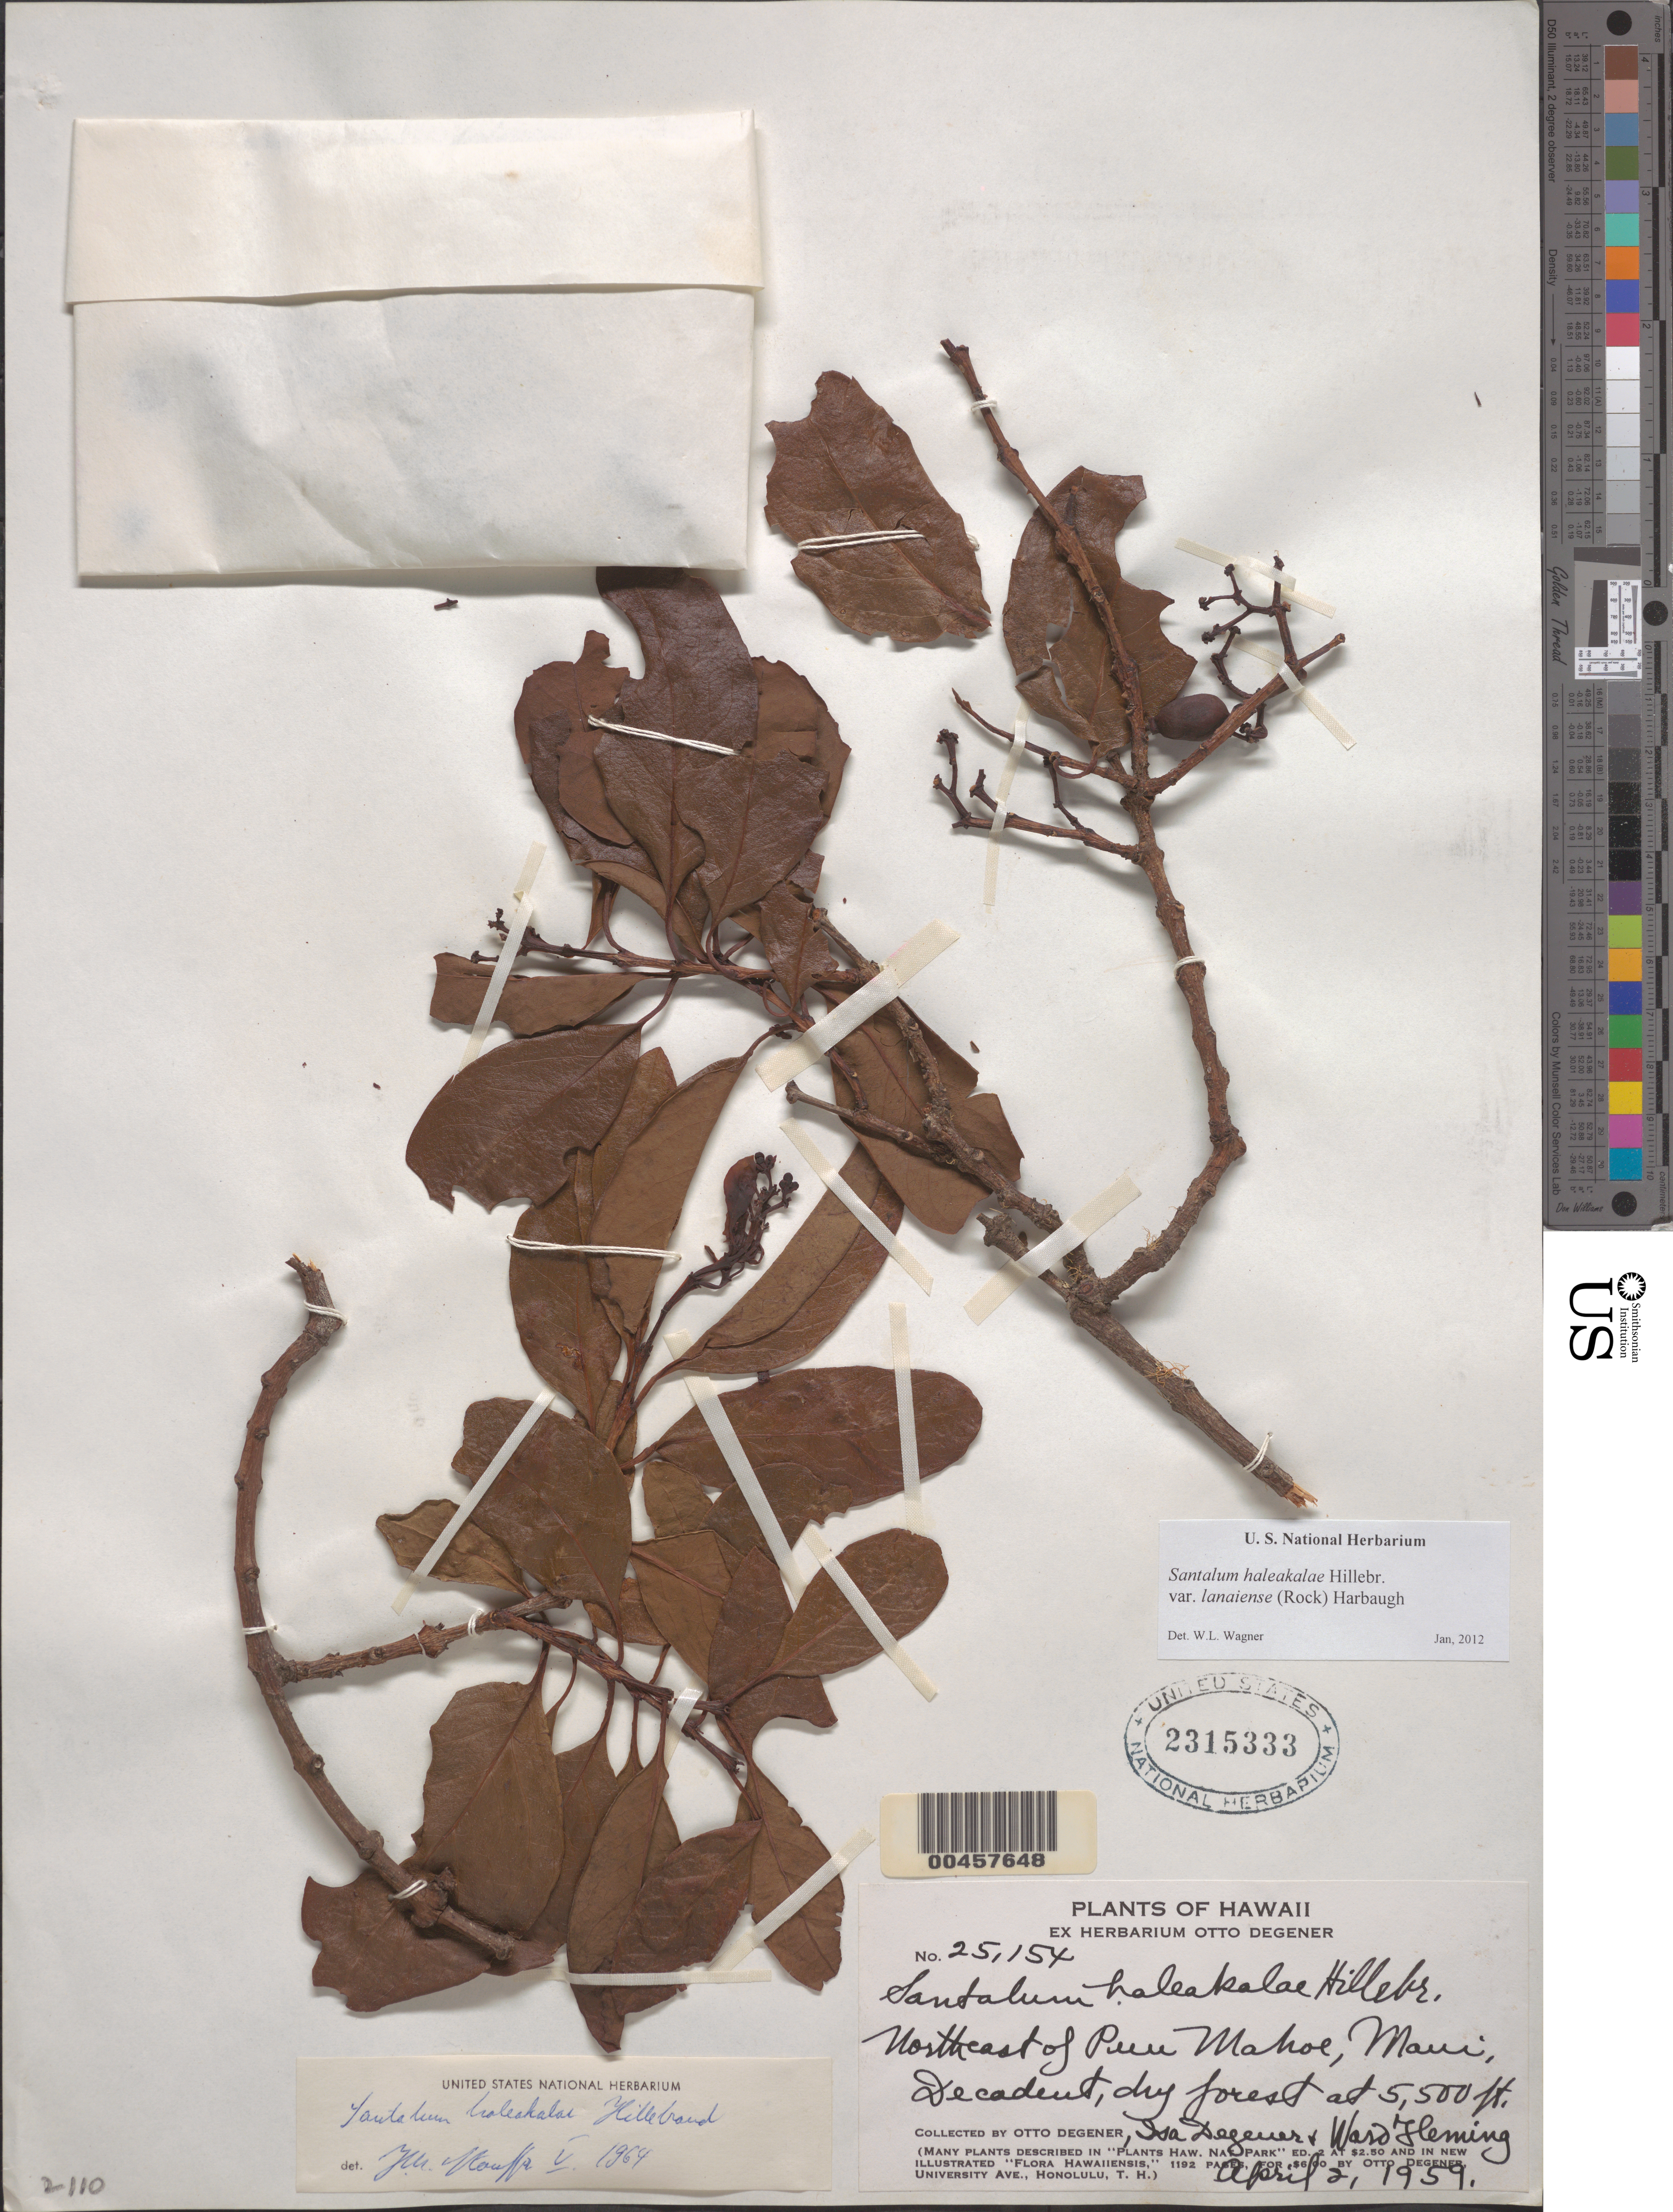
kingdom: Plantae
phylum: Tracheophyta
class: Magnoliopsida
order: Santalales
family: Santalaceae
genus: Santalum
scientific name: Santalum haleakalae var. lanaiense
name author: (Rock) Harbaugh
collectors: O. Degener, I. Degener & W. Fleming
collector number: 25154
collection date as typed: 2 Apr 1959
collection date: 1959-04-02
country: United States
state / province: Hawaii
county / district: Maui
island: Maui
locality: NE of Puu Mahoe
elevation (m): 1676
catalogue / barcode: US 2315333